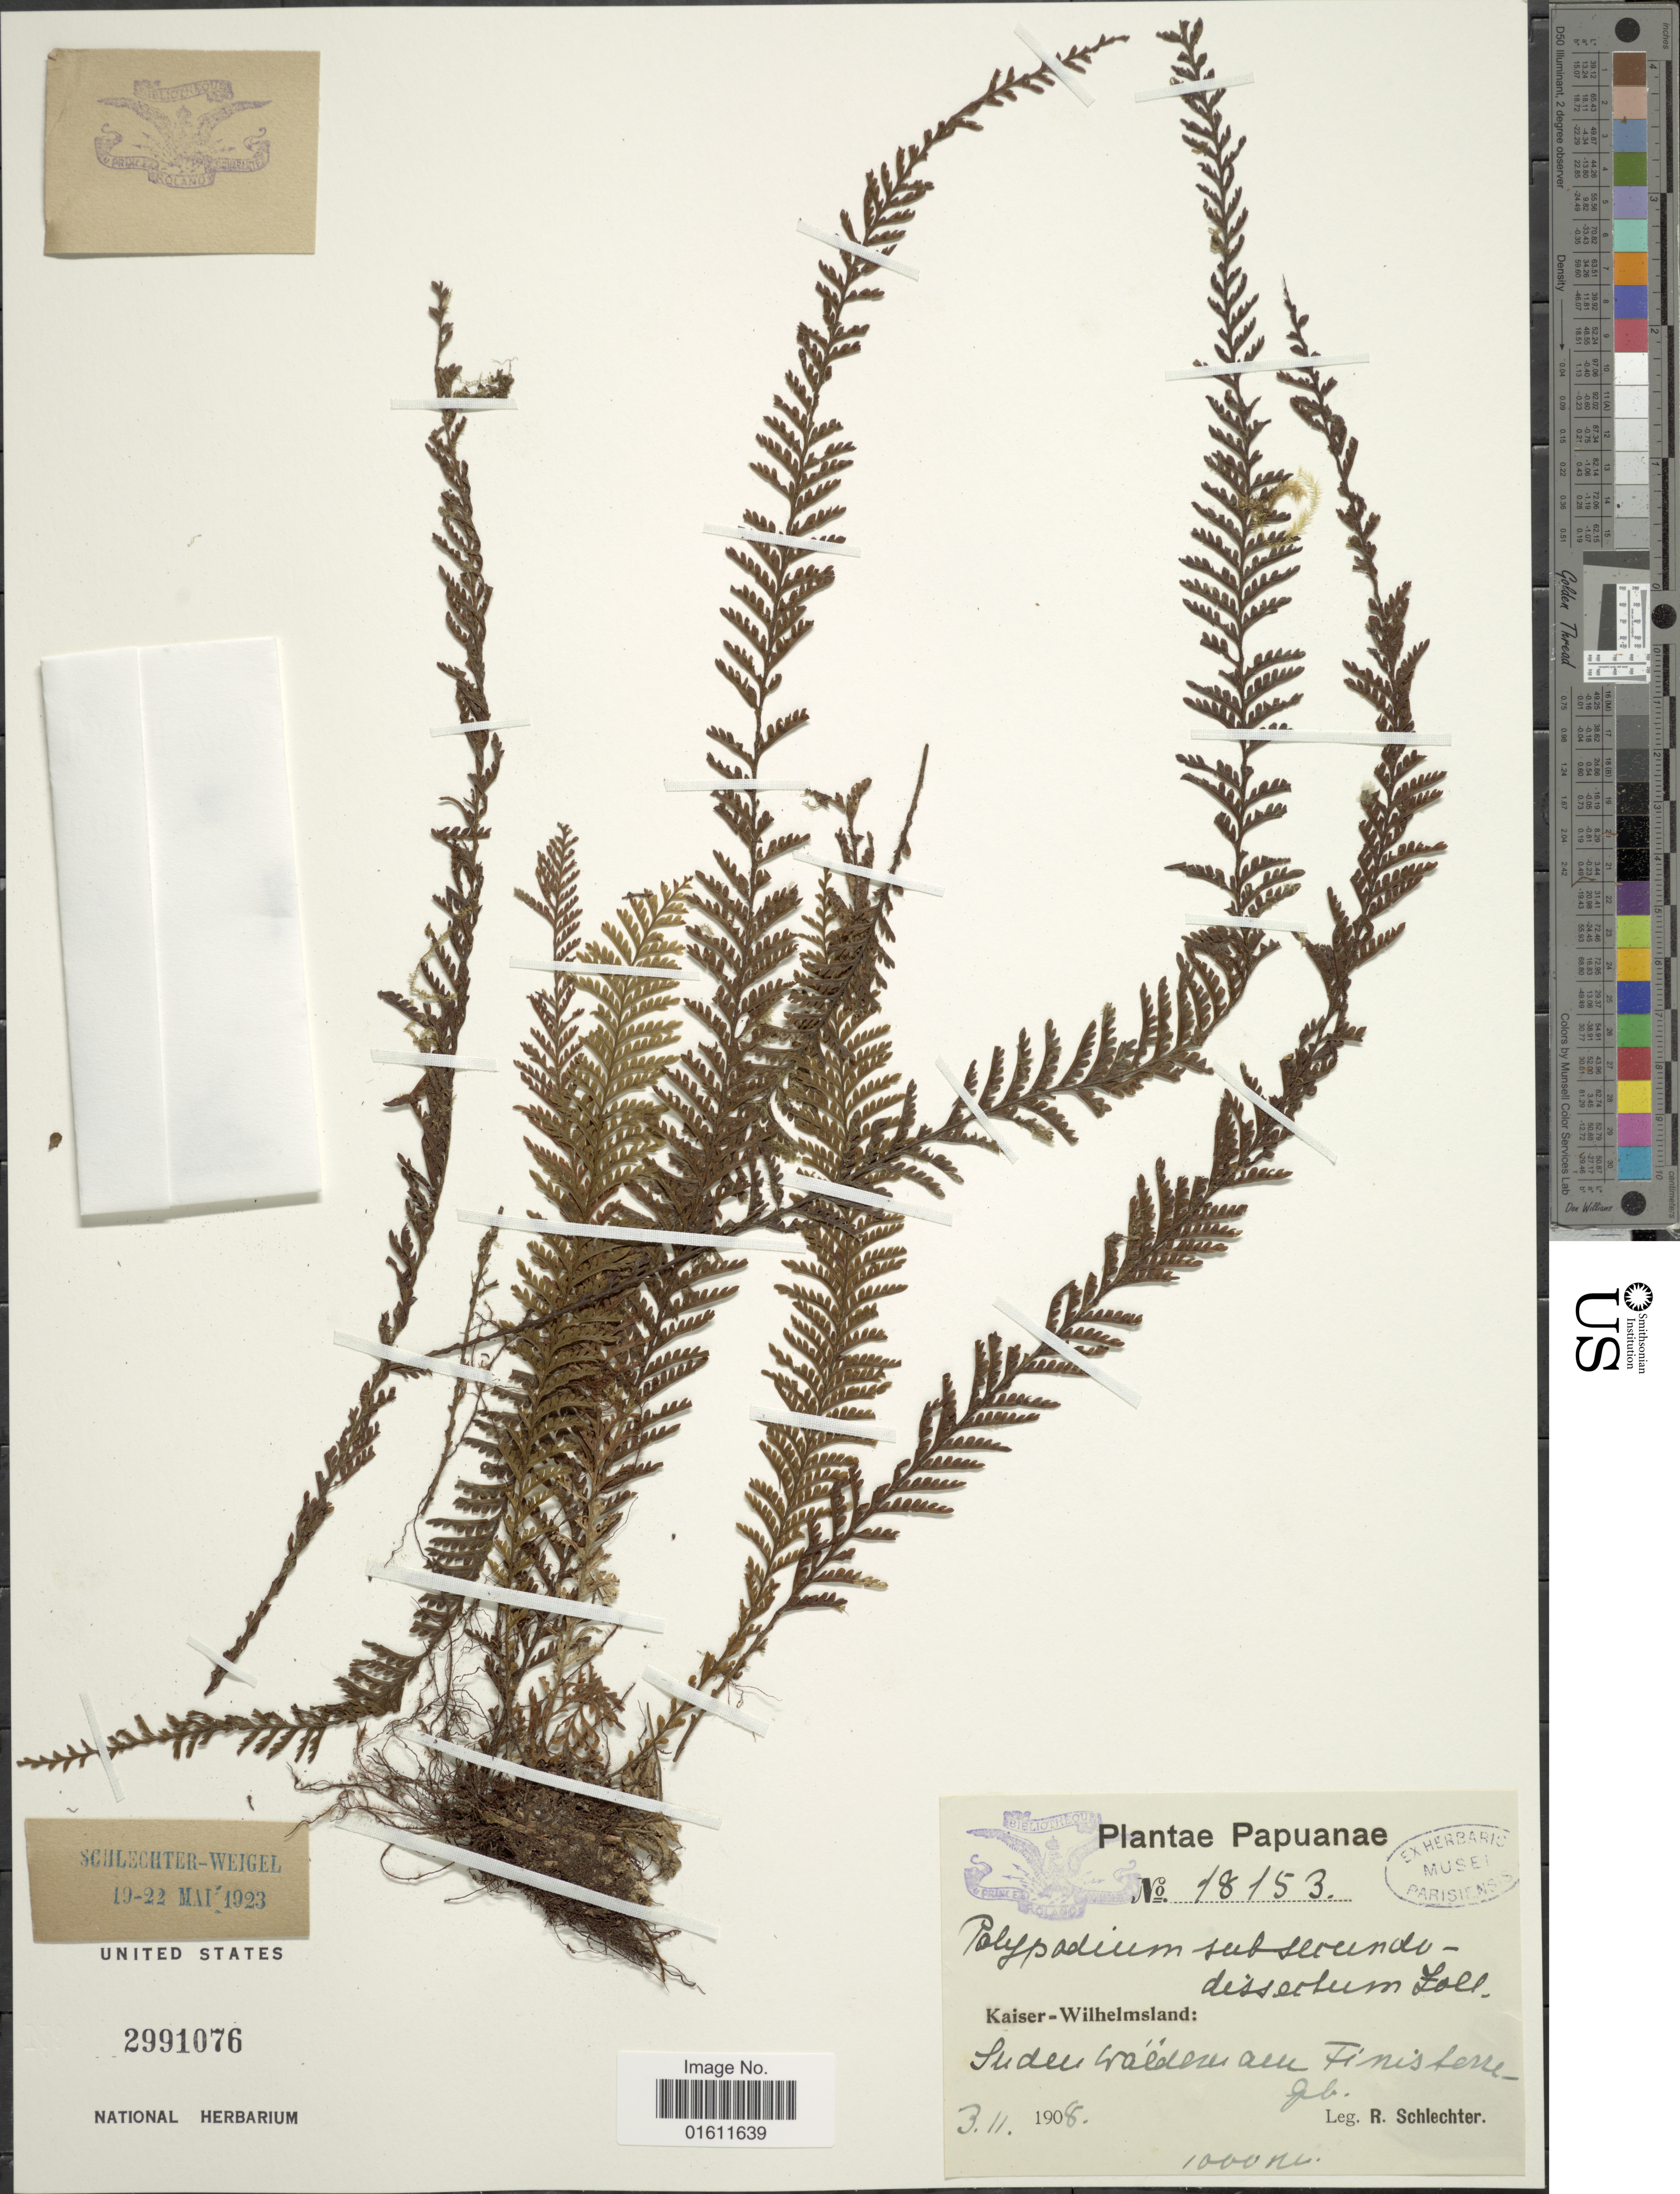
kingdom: Plantae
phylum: Tracheophyta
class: Polypodiopsida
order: Polypodiales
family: Polypodiaceae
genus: Prosaptia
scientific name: Prosaptia obliquata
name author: (Blume) Mett.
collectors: F. R. R. Schlechter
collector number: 18153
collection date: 1908-11-03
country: Papua New Guinea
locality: Kaiser-Wilhelmsland: In Wäldern am Finisterre-geb.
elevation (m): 1000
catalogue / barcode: US 2991076